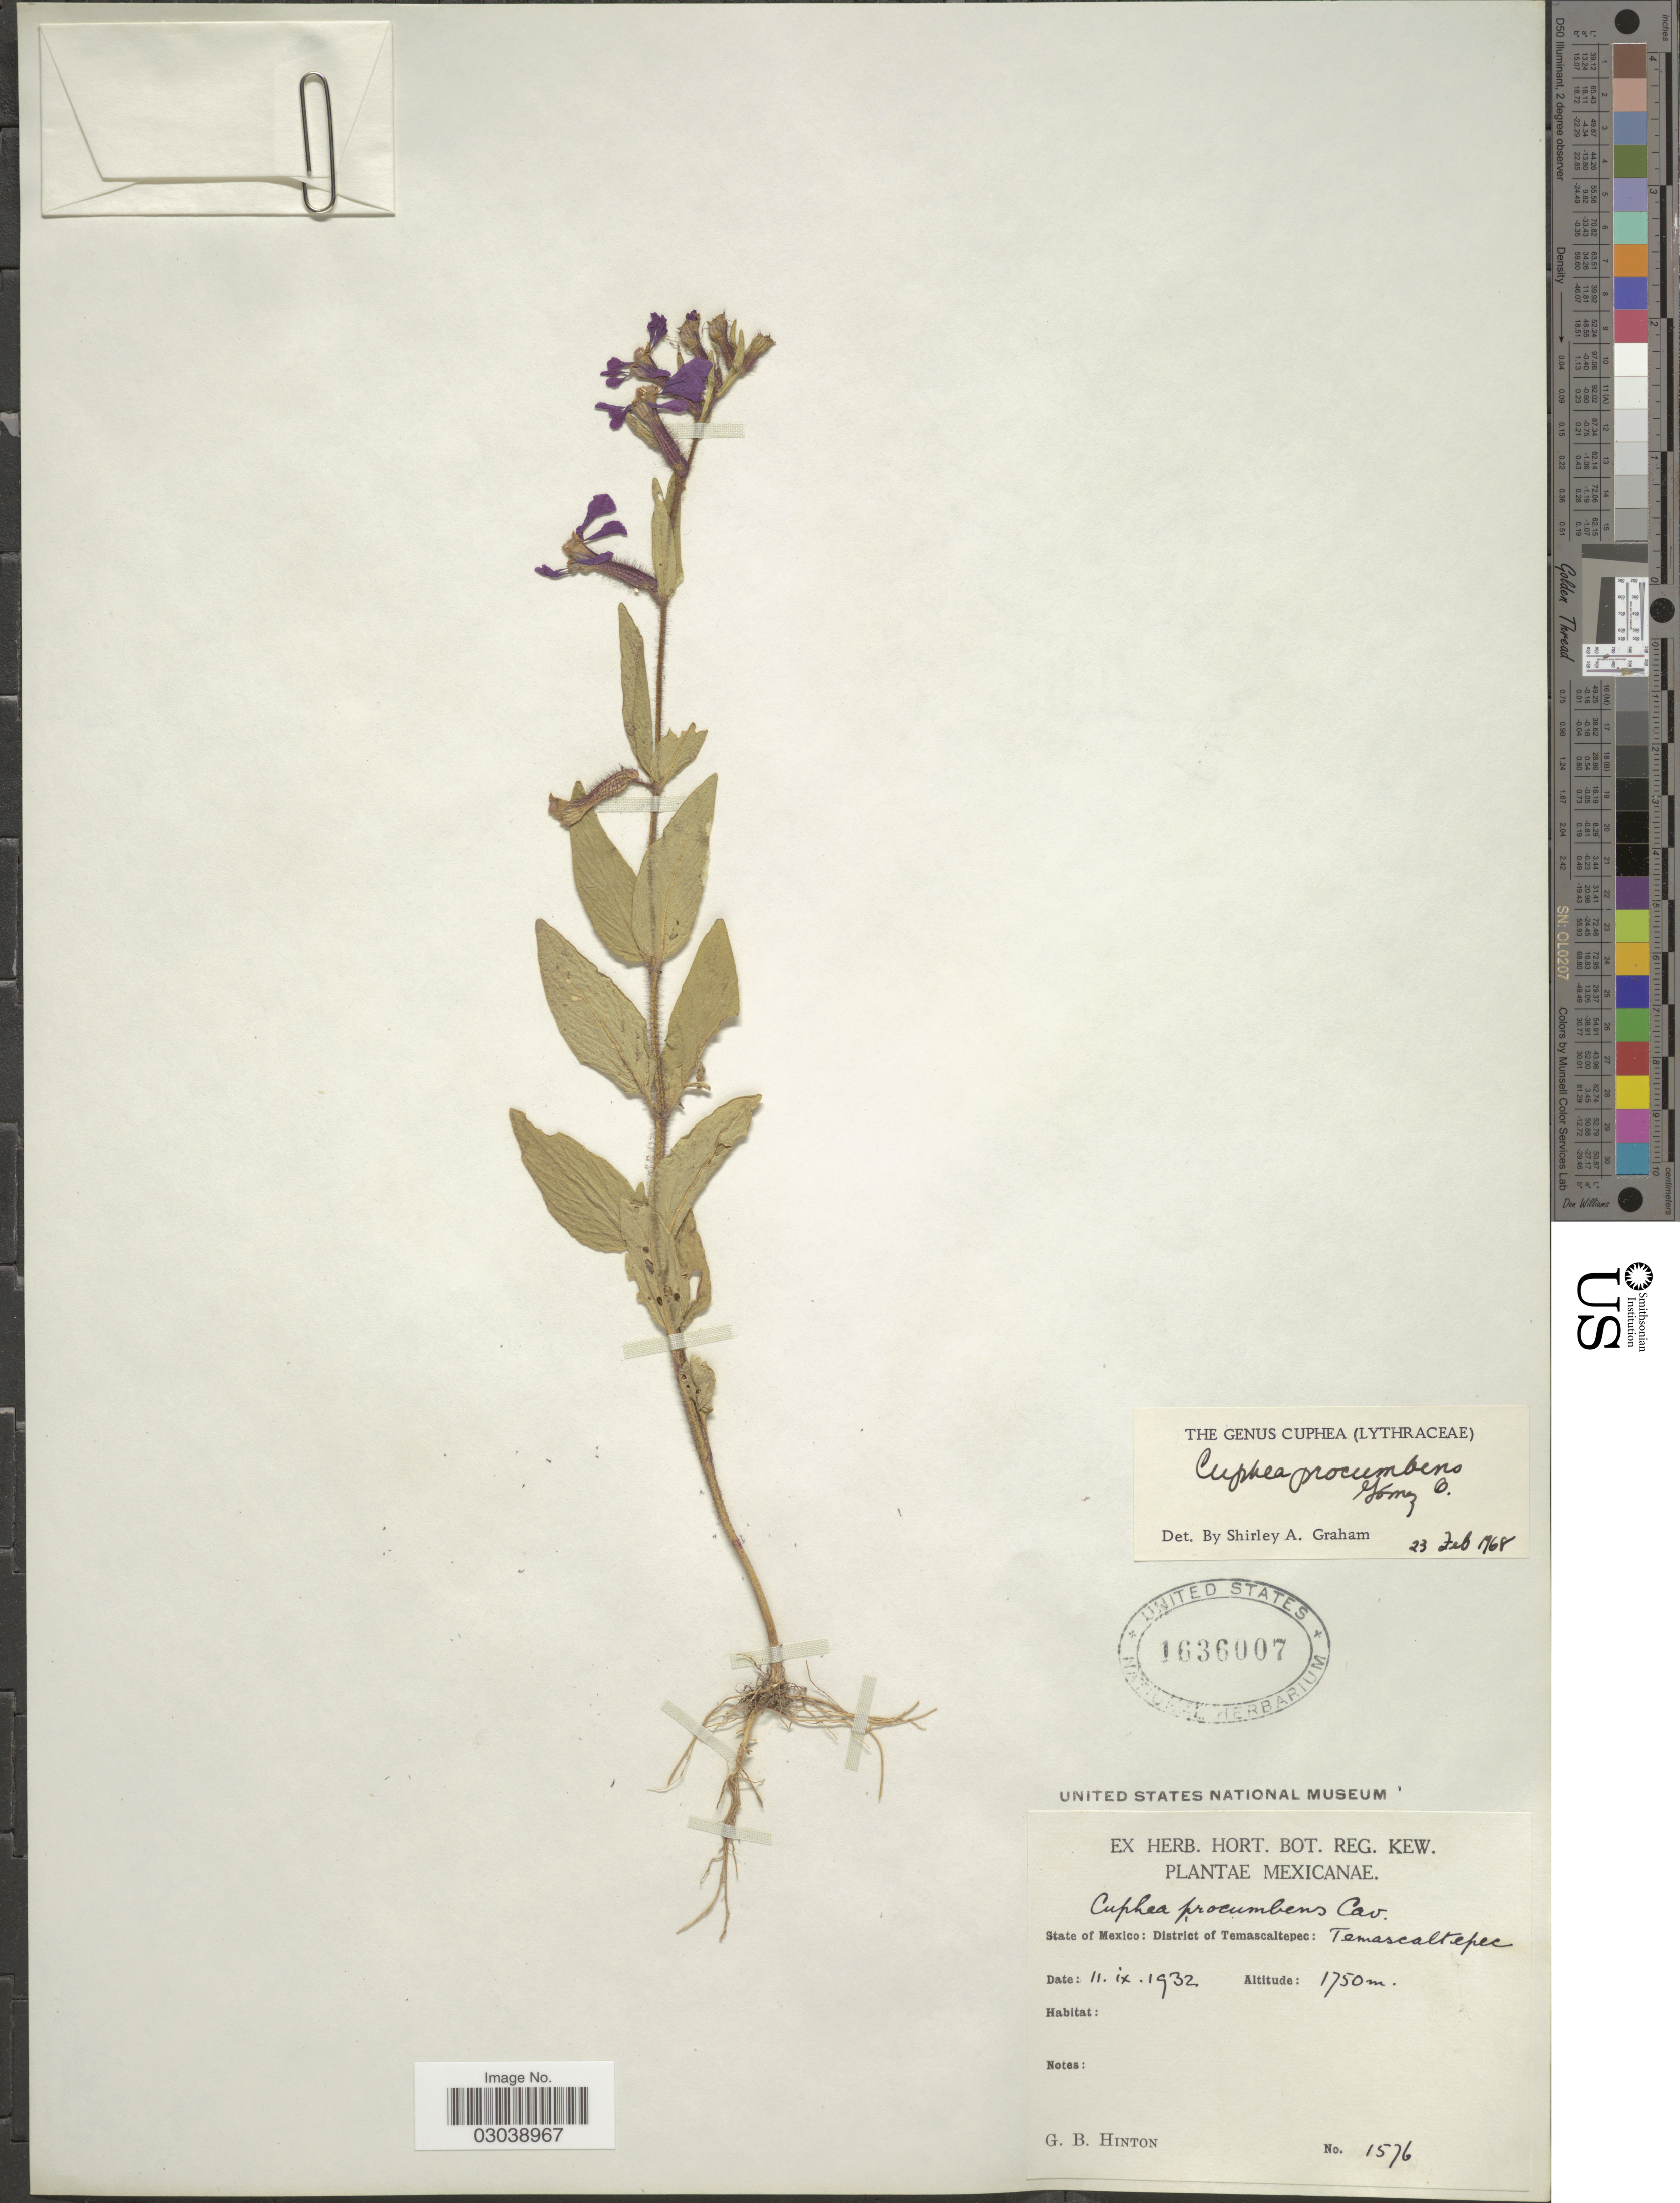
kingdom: Plantae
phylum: Tracheophyta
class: Magnoliopsida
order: Myrtales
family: Lythraceae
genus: Cuphea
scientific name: Cuphea procumbens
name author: L.D. Gómez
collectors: G. B. Hinton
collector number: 1576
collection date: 1932-09-11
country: Mexico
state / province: México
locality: District of Temascaltepec: Temascaltepec.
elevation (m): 1750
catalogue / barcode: US 1636007